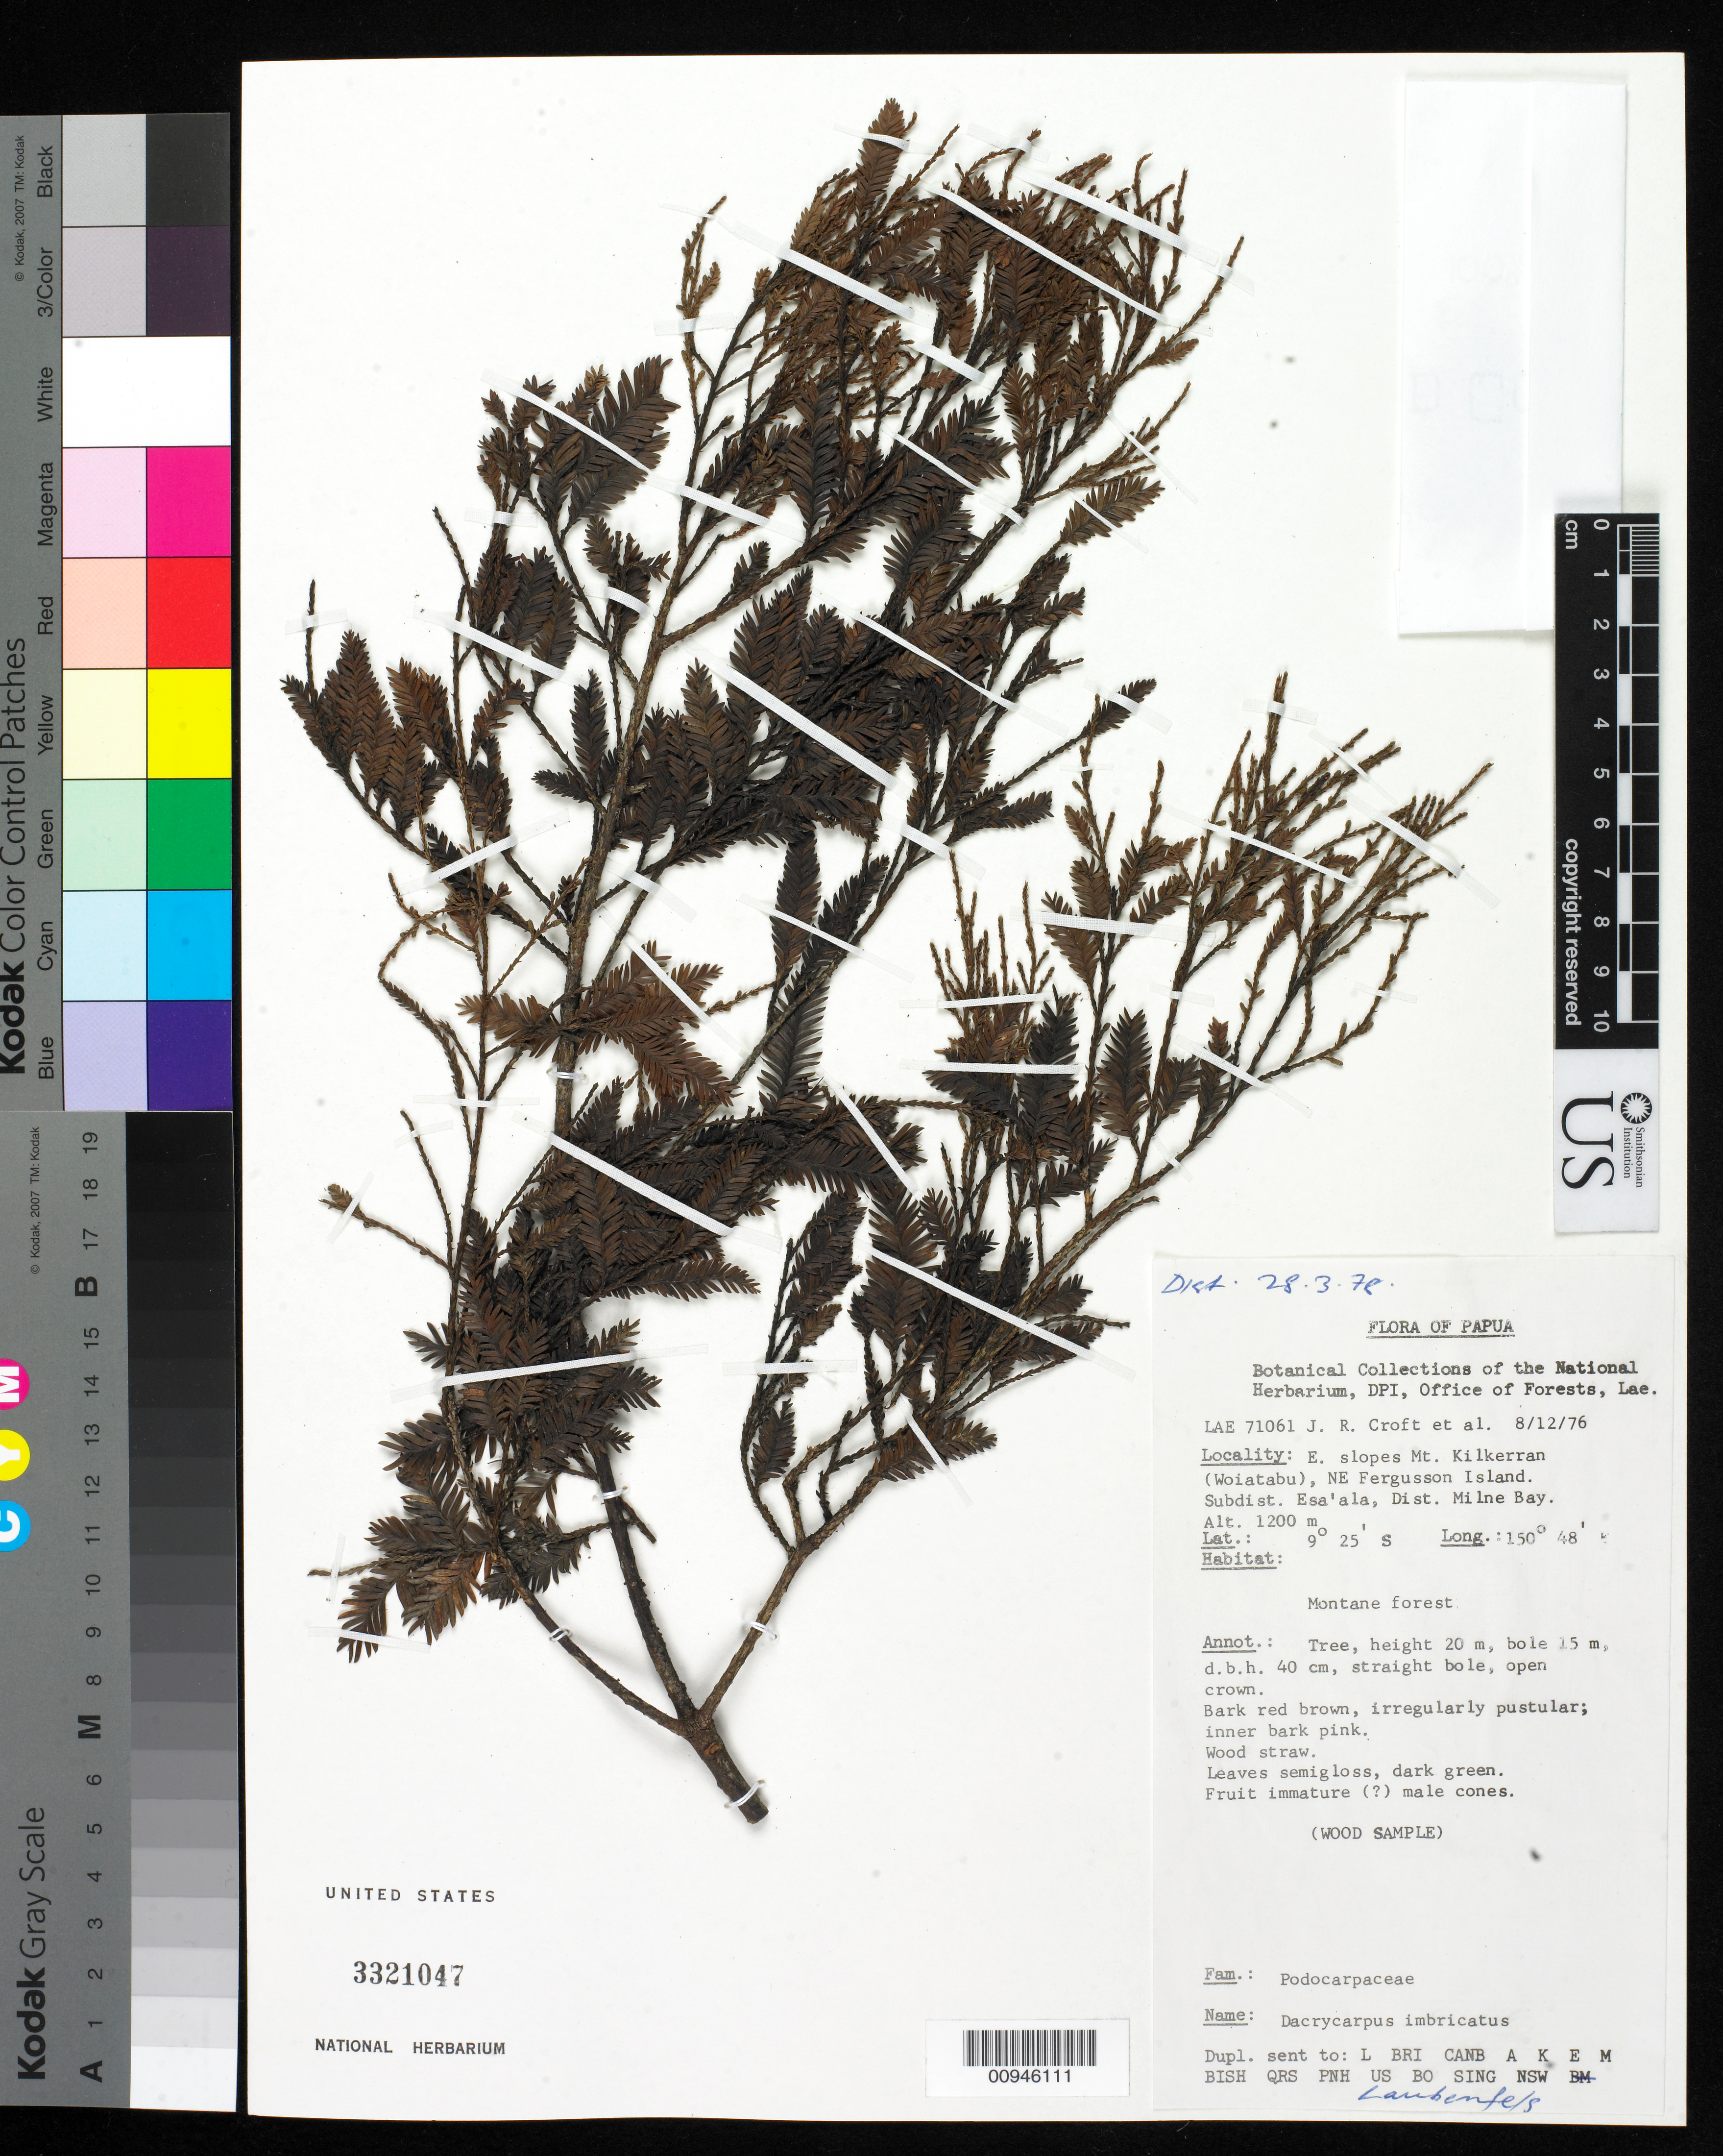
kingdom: Plantae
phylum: Tracheophyta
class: Pinopsida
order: Pinales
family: Podocarpaceae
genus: Dacrycarpus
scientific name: Dacrycarpus imbricatus var. imbricatus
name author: (Blume) de Laub.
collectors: J. R. Croft et al.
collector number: LAE 71061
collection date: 1976-08-12 or 1976-12-08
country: Papua New Guinea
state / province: Milne Bay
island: Fergusson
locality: E. slopes of Mt. Kilkerran (Woiatabu), NE Fergusson Island, subdist. Esa-ala.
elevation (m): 1200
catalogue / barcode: US 3321047